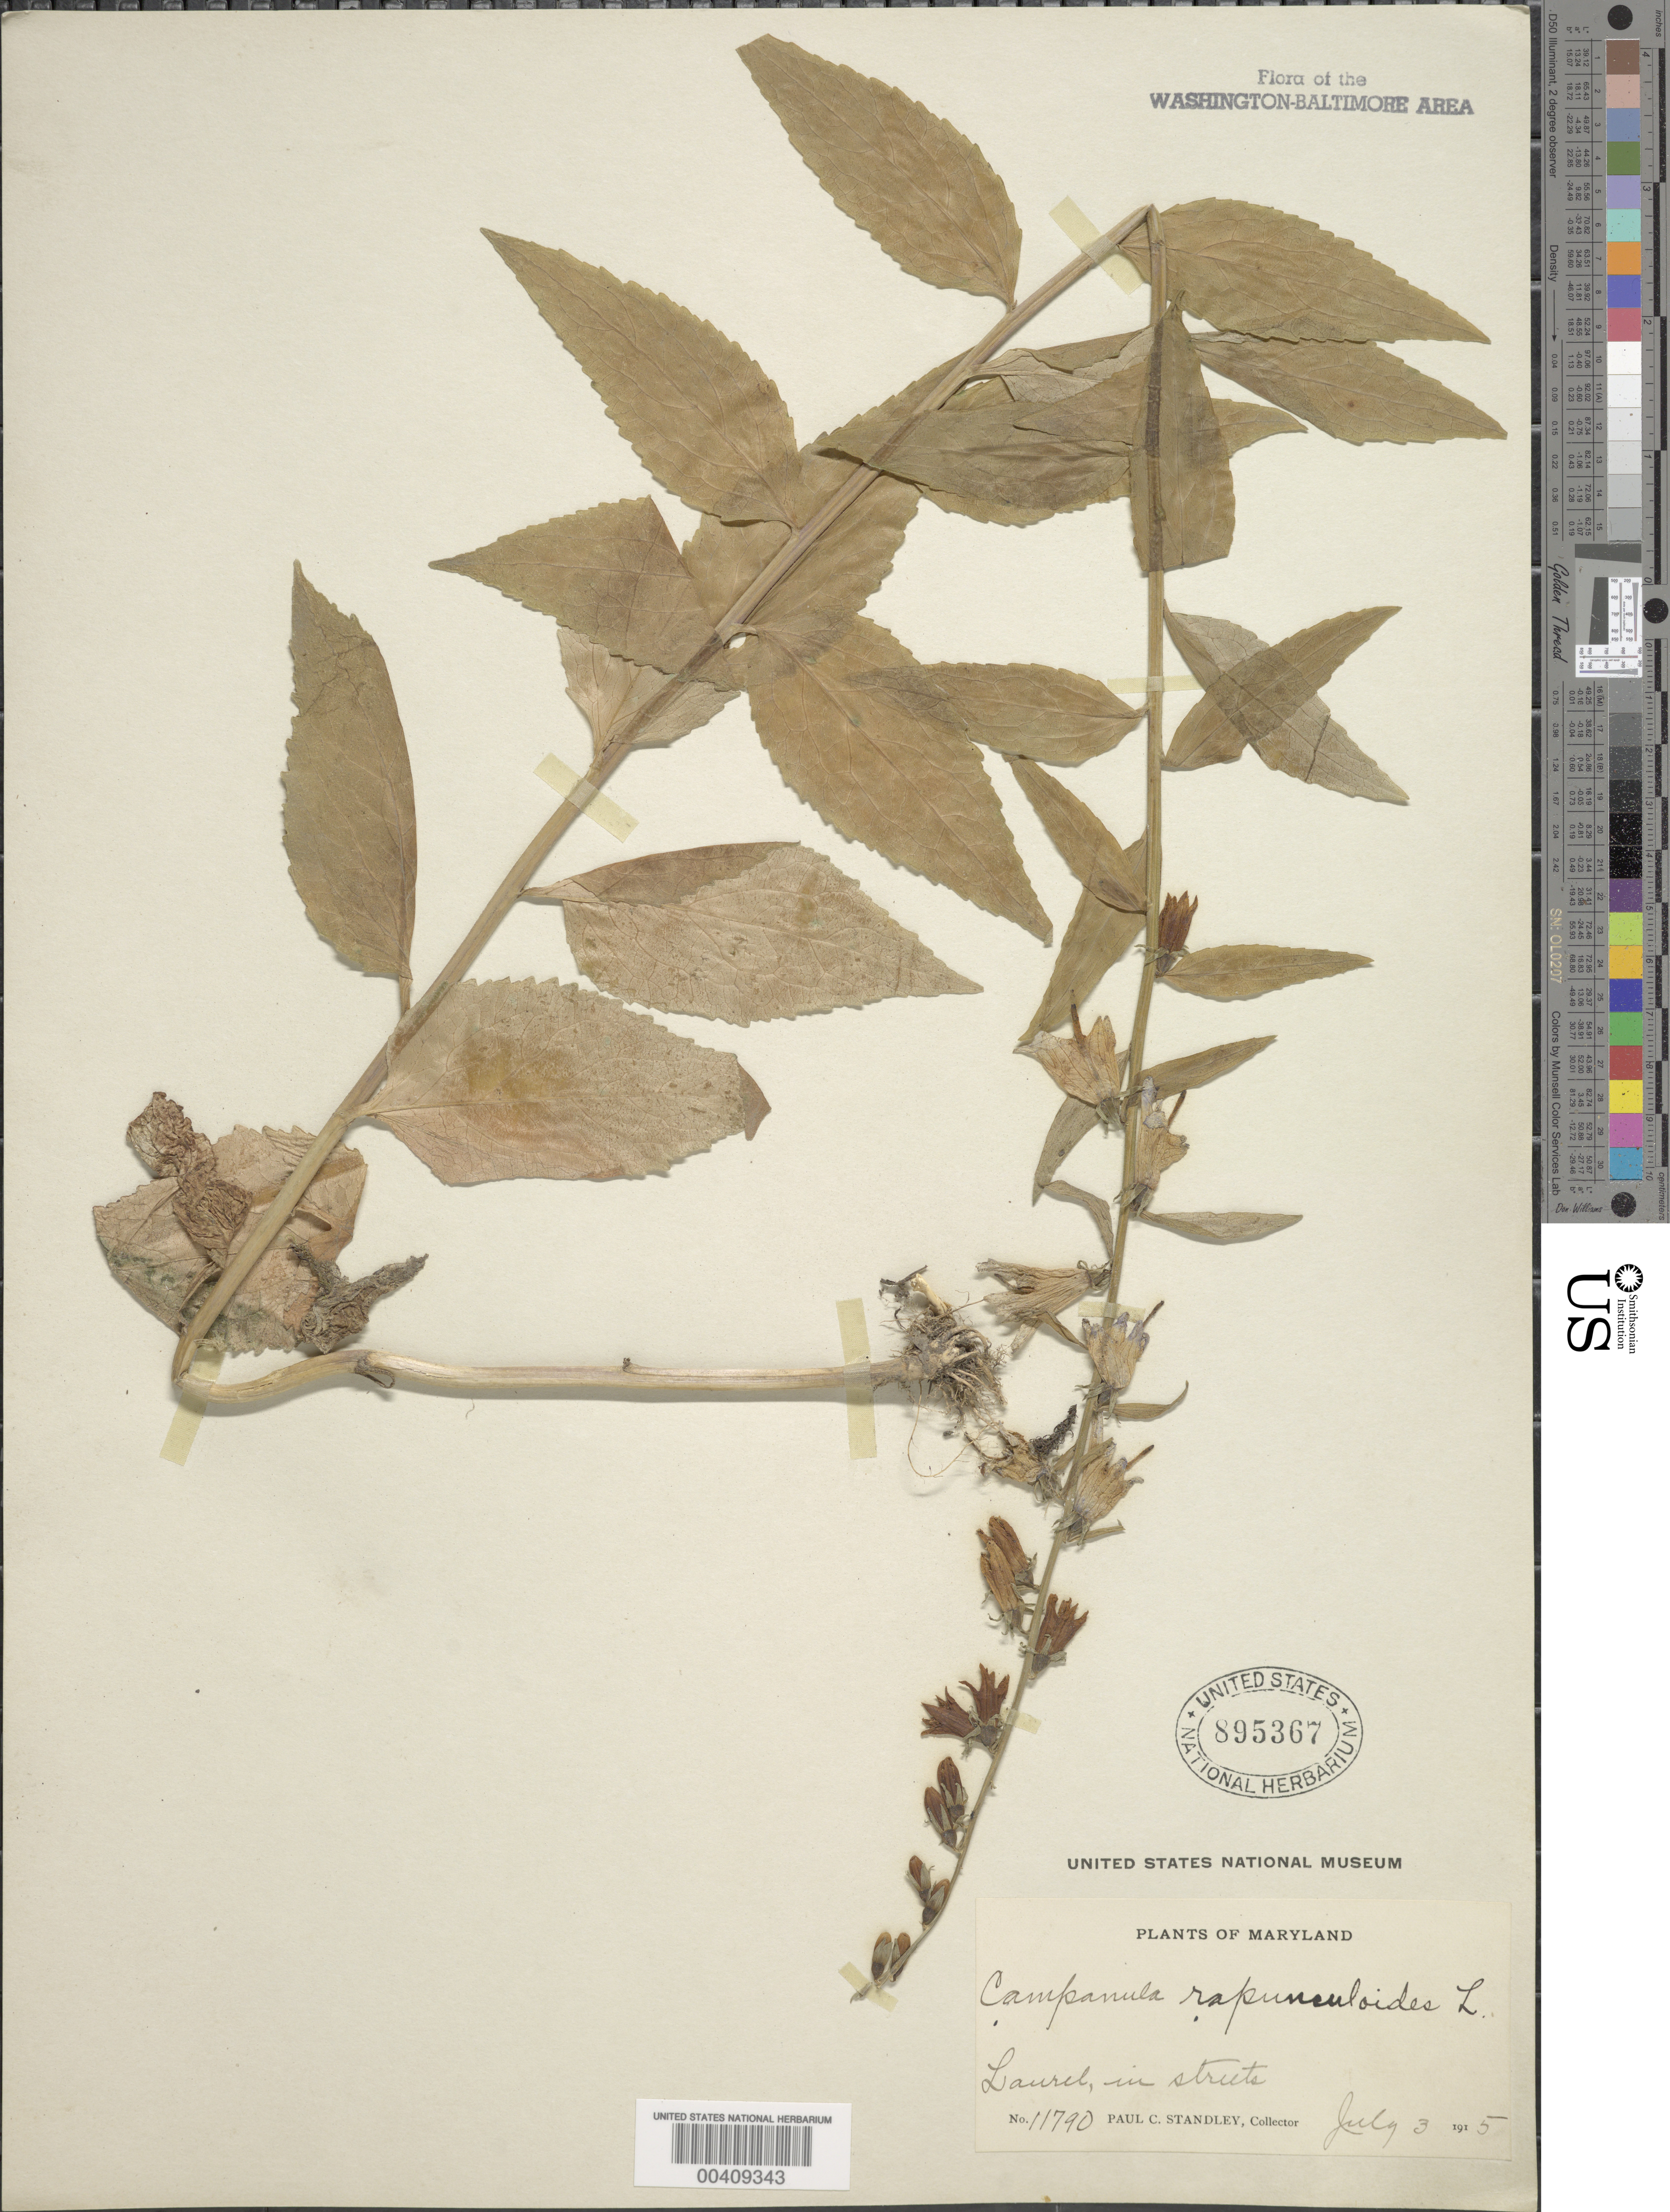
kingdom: Plantae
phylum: Tracheophyta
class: Magnoliopsida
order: Asterales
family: Campanulaceae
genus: Campanula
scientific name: Campanula rapunculoides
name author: L.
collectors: P. C. Standley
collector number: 11790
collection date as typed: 03 Jul 1915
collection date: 1915-07-03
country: United States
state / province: Maryland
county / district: Prince George's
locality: Laurel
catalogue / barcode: US 895367